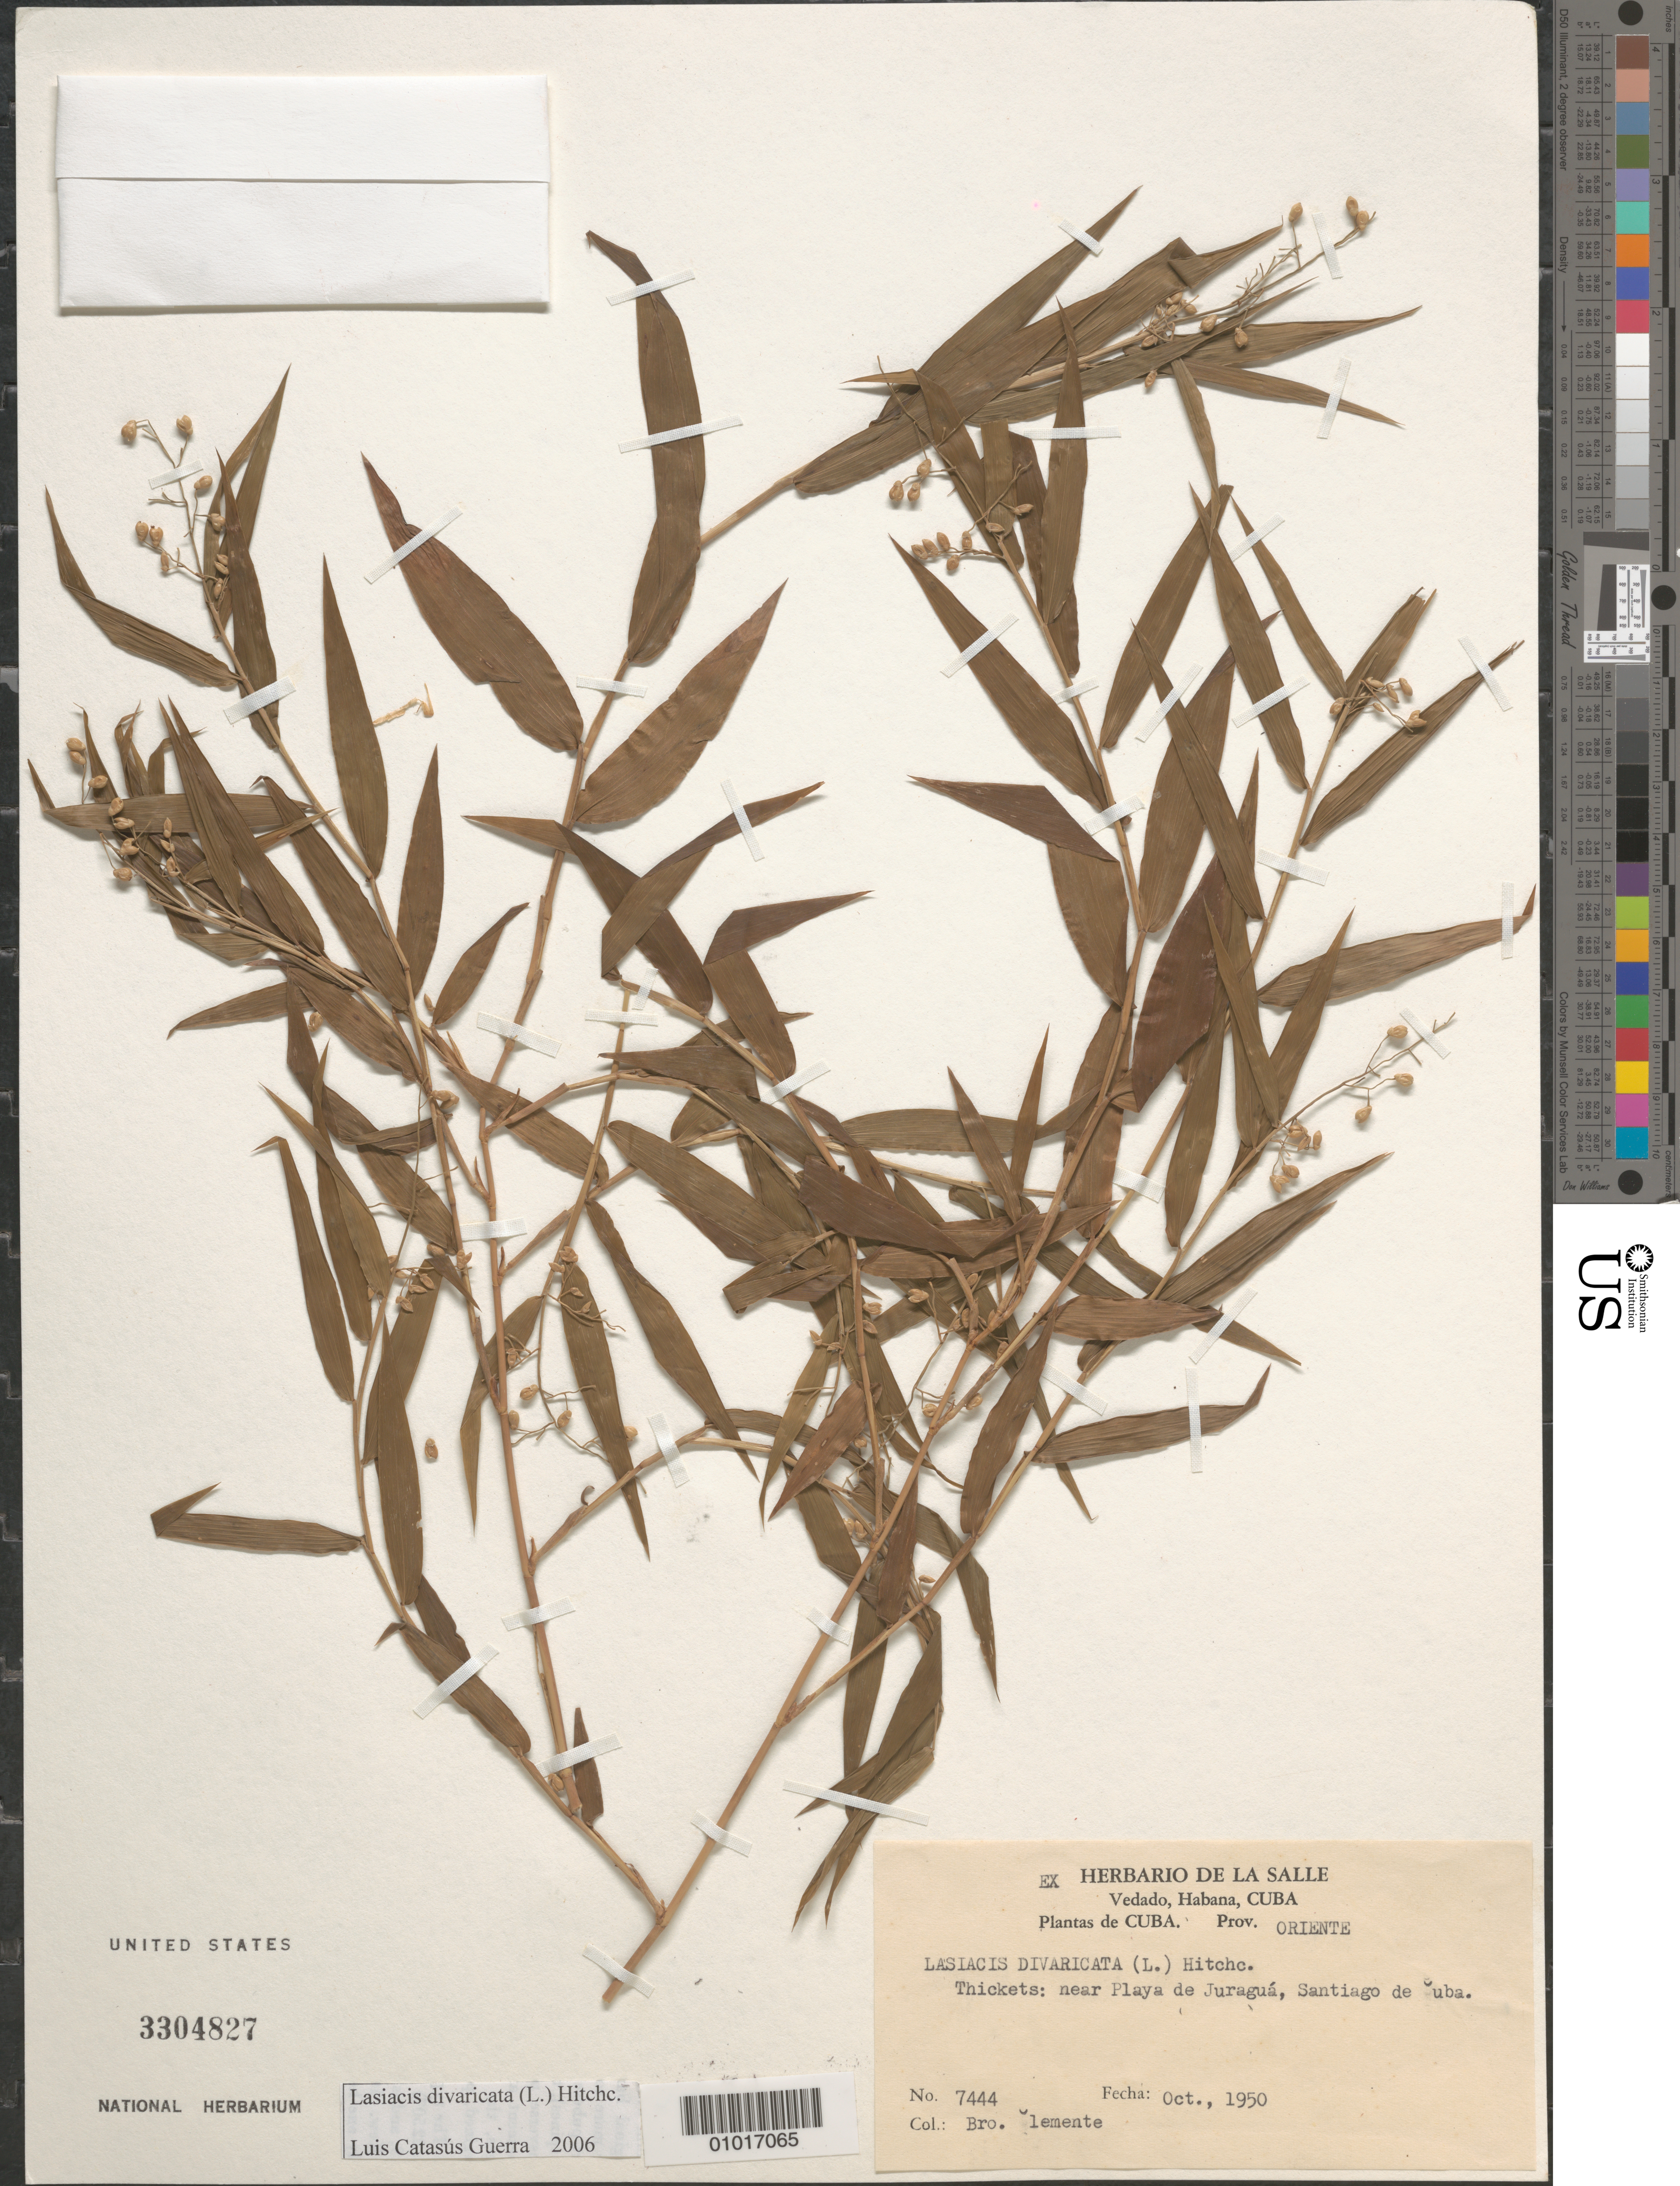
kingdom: Plantae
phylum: Tracheophyta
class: Liliopsida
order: Poales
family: Poaceae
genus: Lasiacis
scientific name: Lasiacis divaricata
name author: (L.) Hitchc.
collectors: Bro. Clemente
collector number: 7444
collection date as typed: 01 Oct 1950 to 31 Oct 1950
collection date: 1950-10-01/1950-10-31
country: Cuba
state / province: Santiago de Cuba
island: Cuba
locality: Vedado, Habana, Cuba; Thickets: near Playa de Juragua, Santiago de Cuba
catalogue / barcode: US 3304827